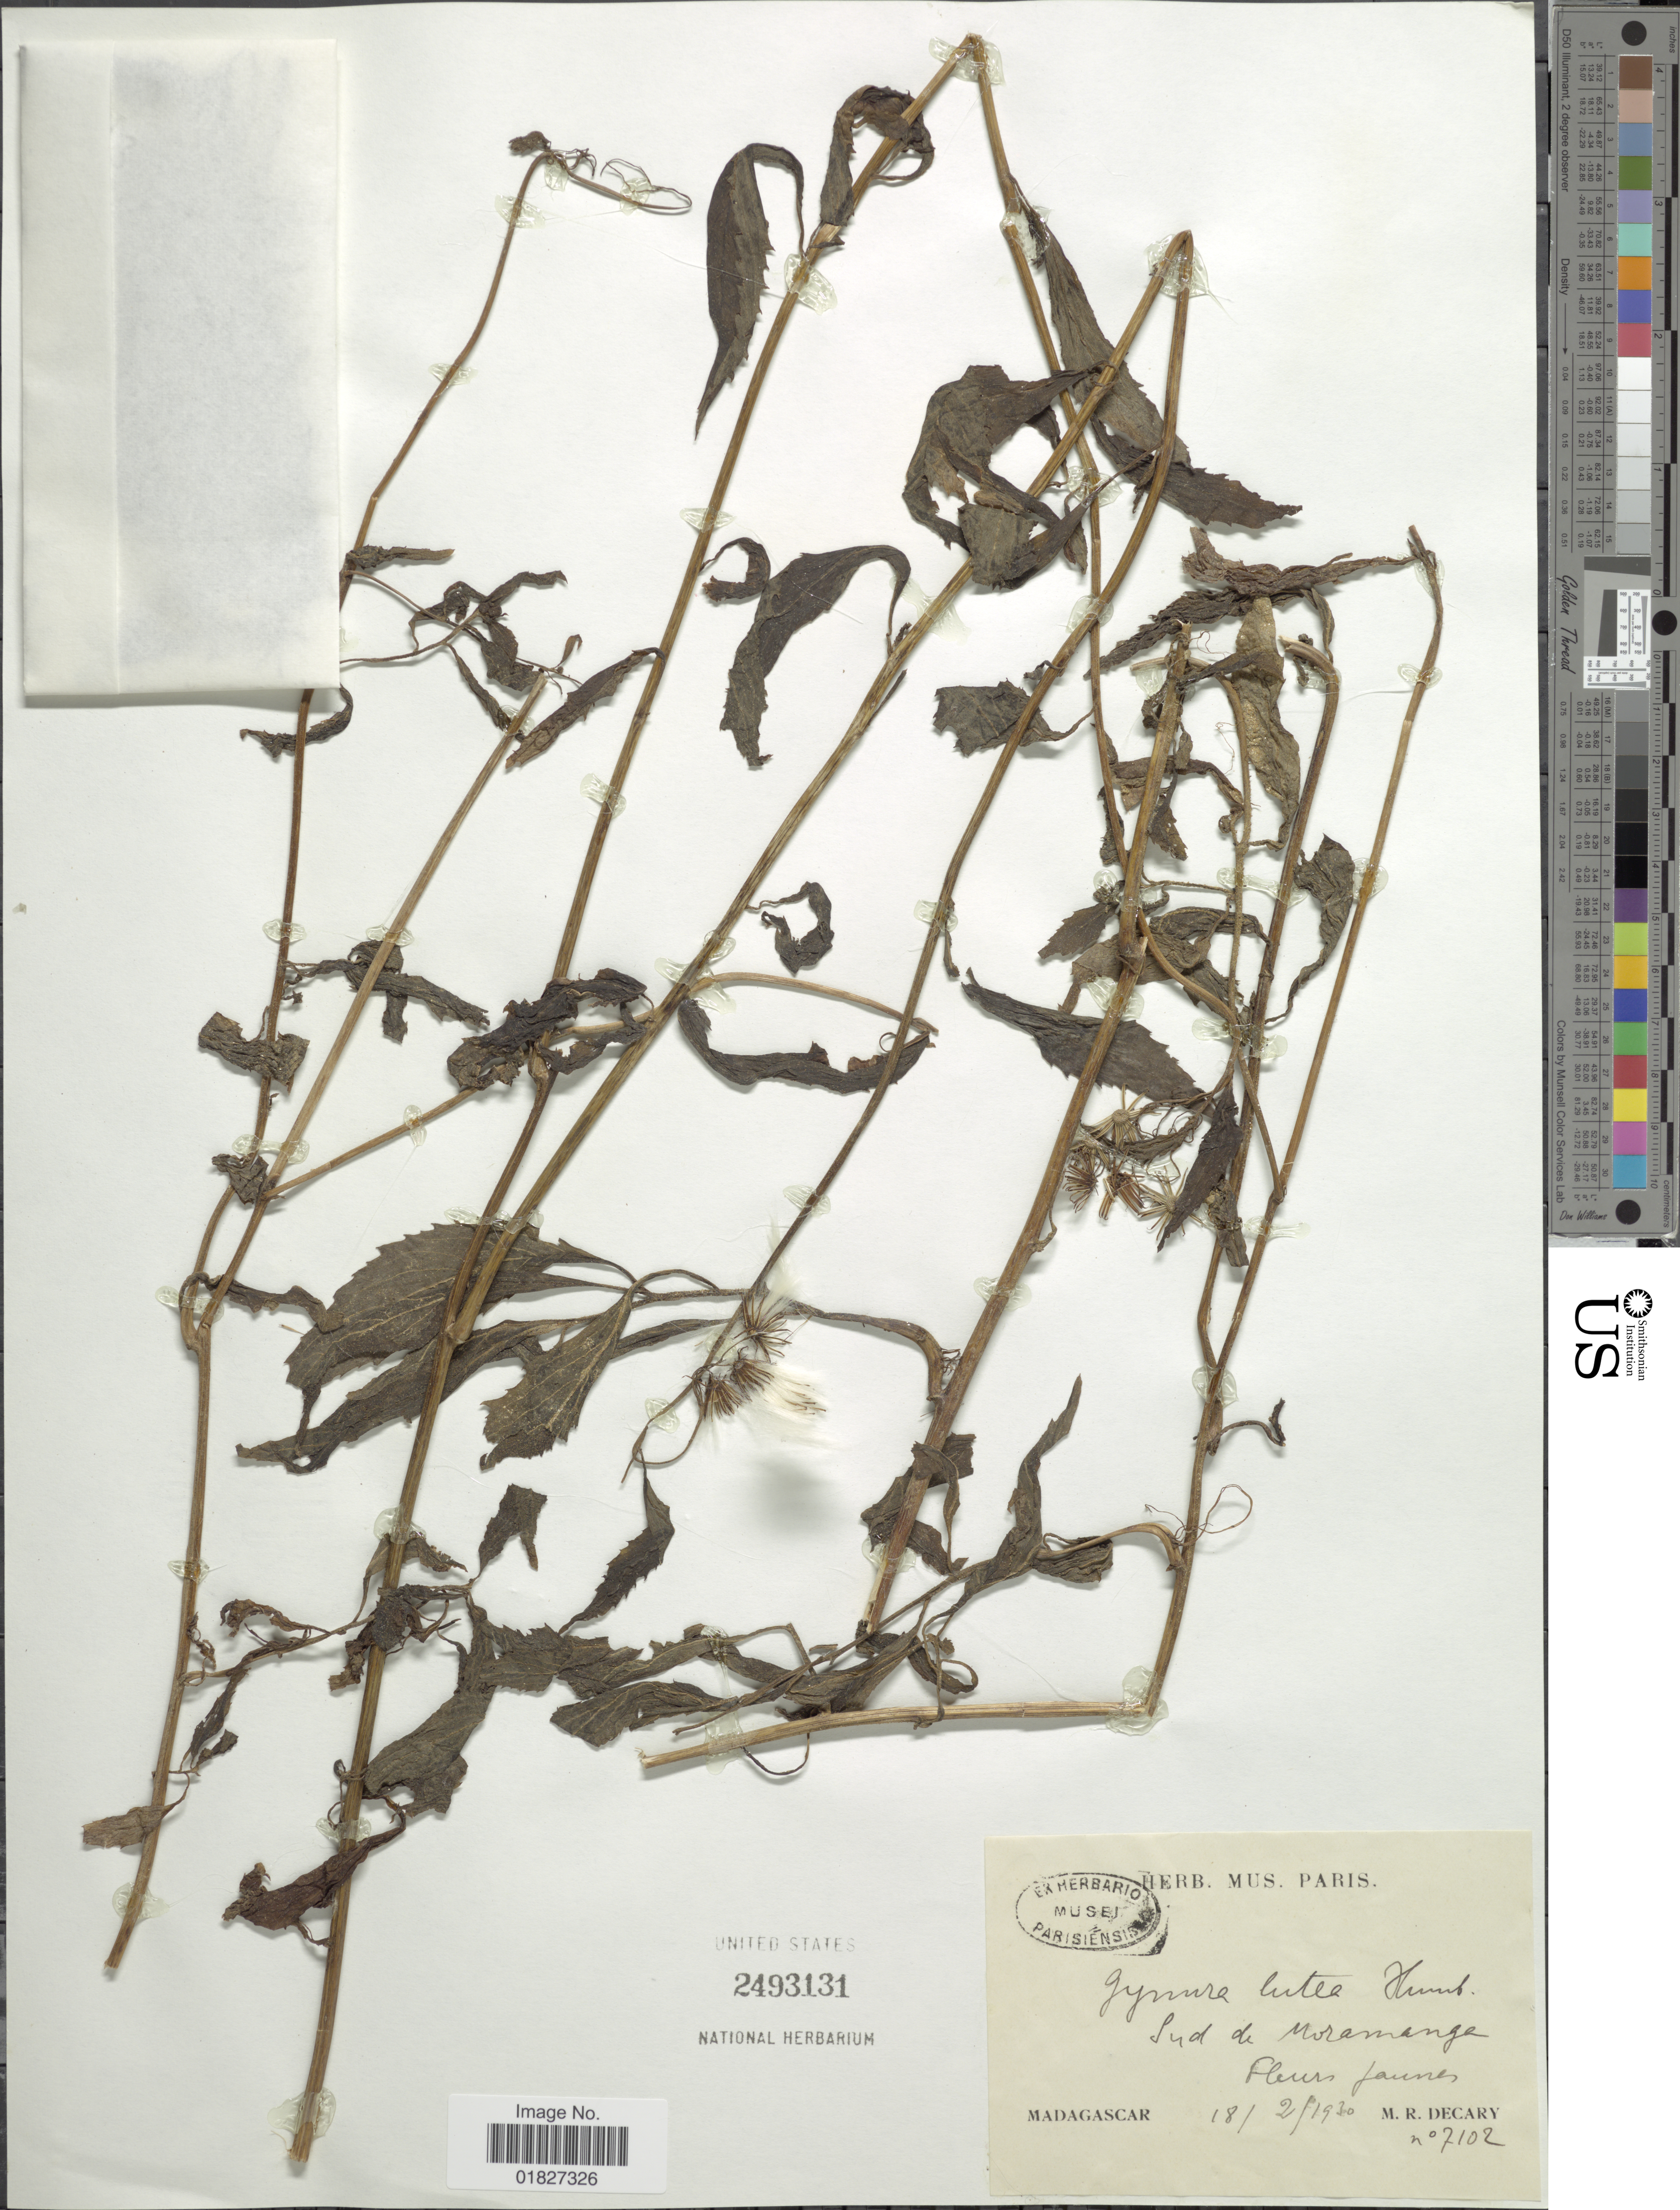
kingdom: Plantae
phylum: Tracheophyta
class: Magnoliopsida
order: Asterales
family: Asteraceae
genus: Gynura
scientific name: Gynura lutea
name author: Humbert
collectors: R. Decary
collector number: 7102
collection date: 1930-02-18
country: Madagascar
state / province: Alaotra Mangoro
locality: Sud de Moramanga [south of Moramanga]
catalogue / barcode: US 2493131